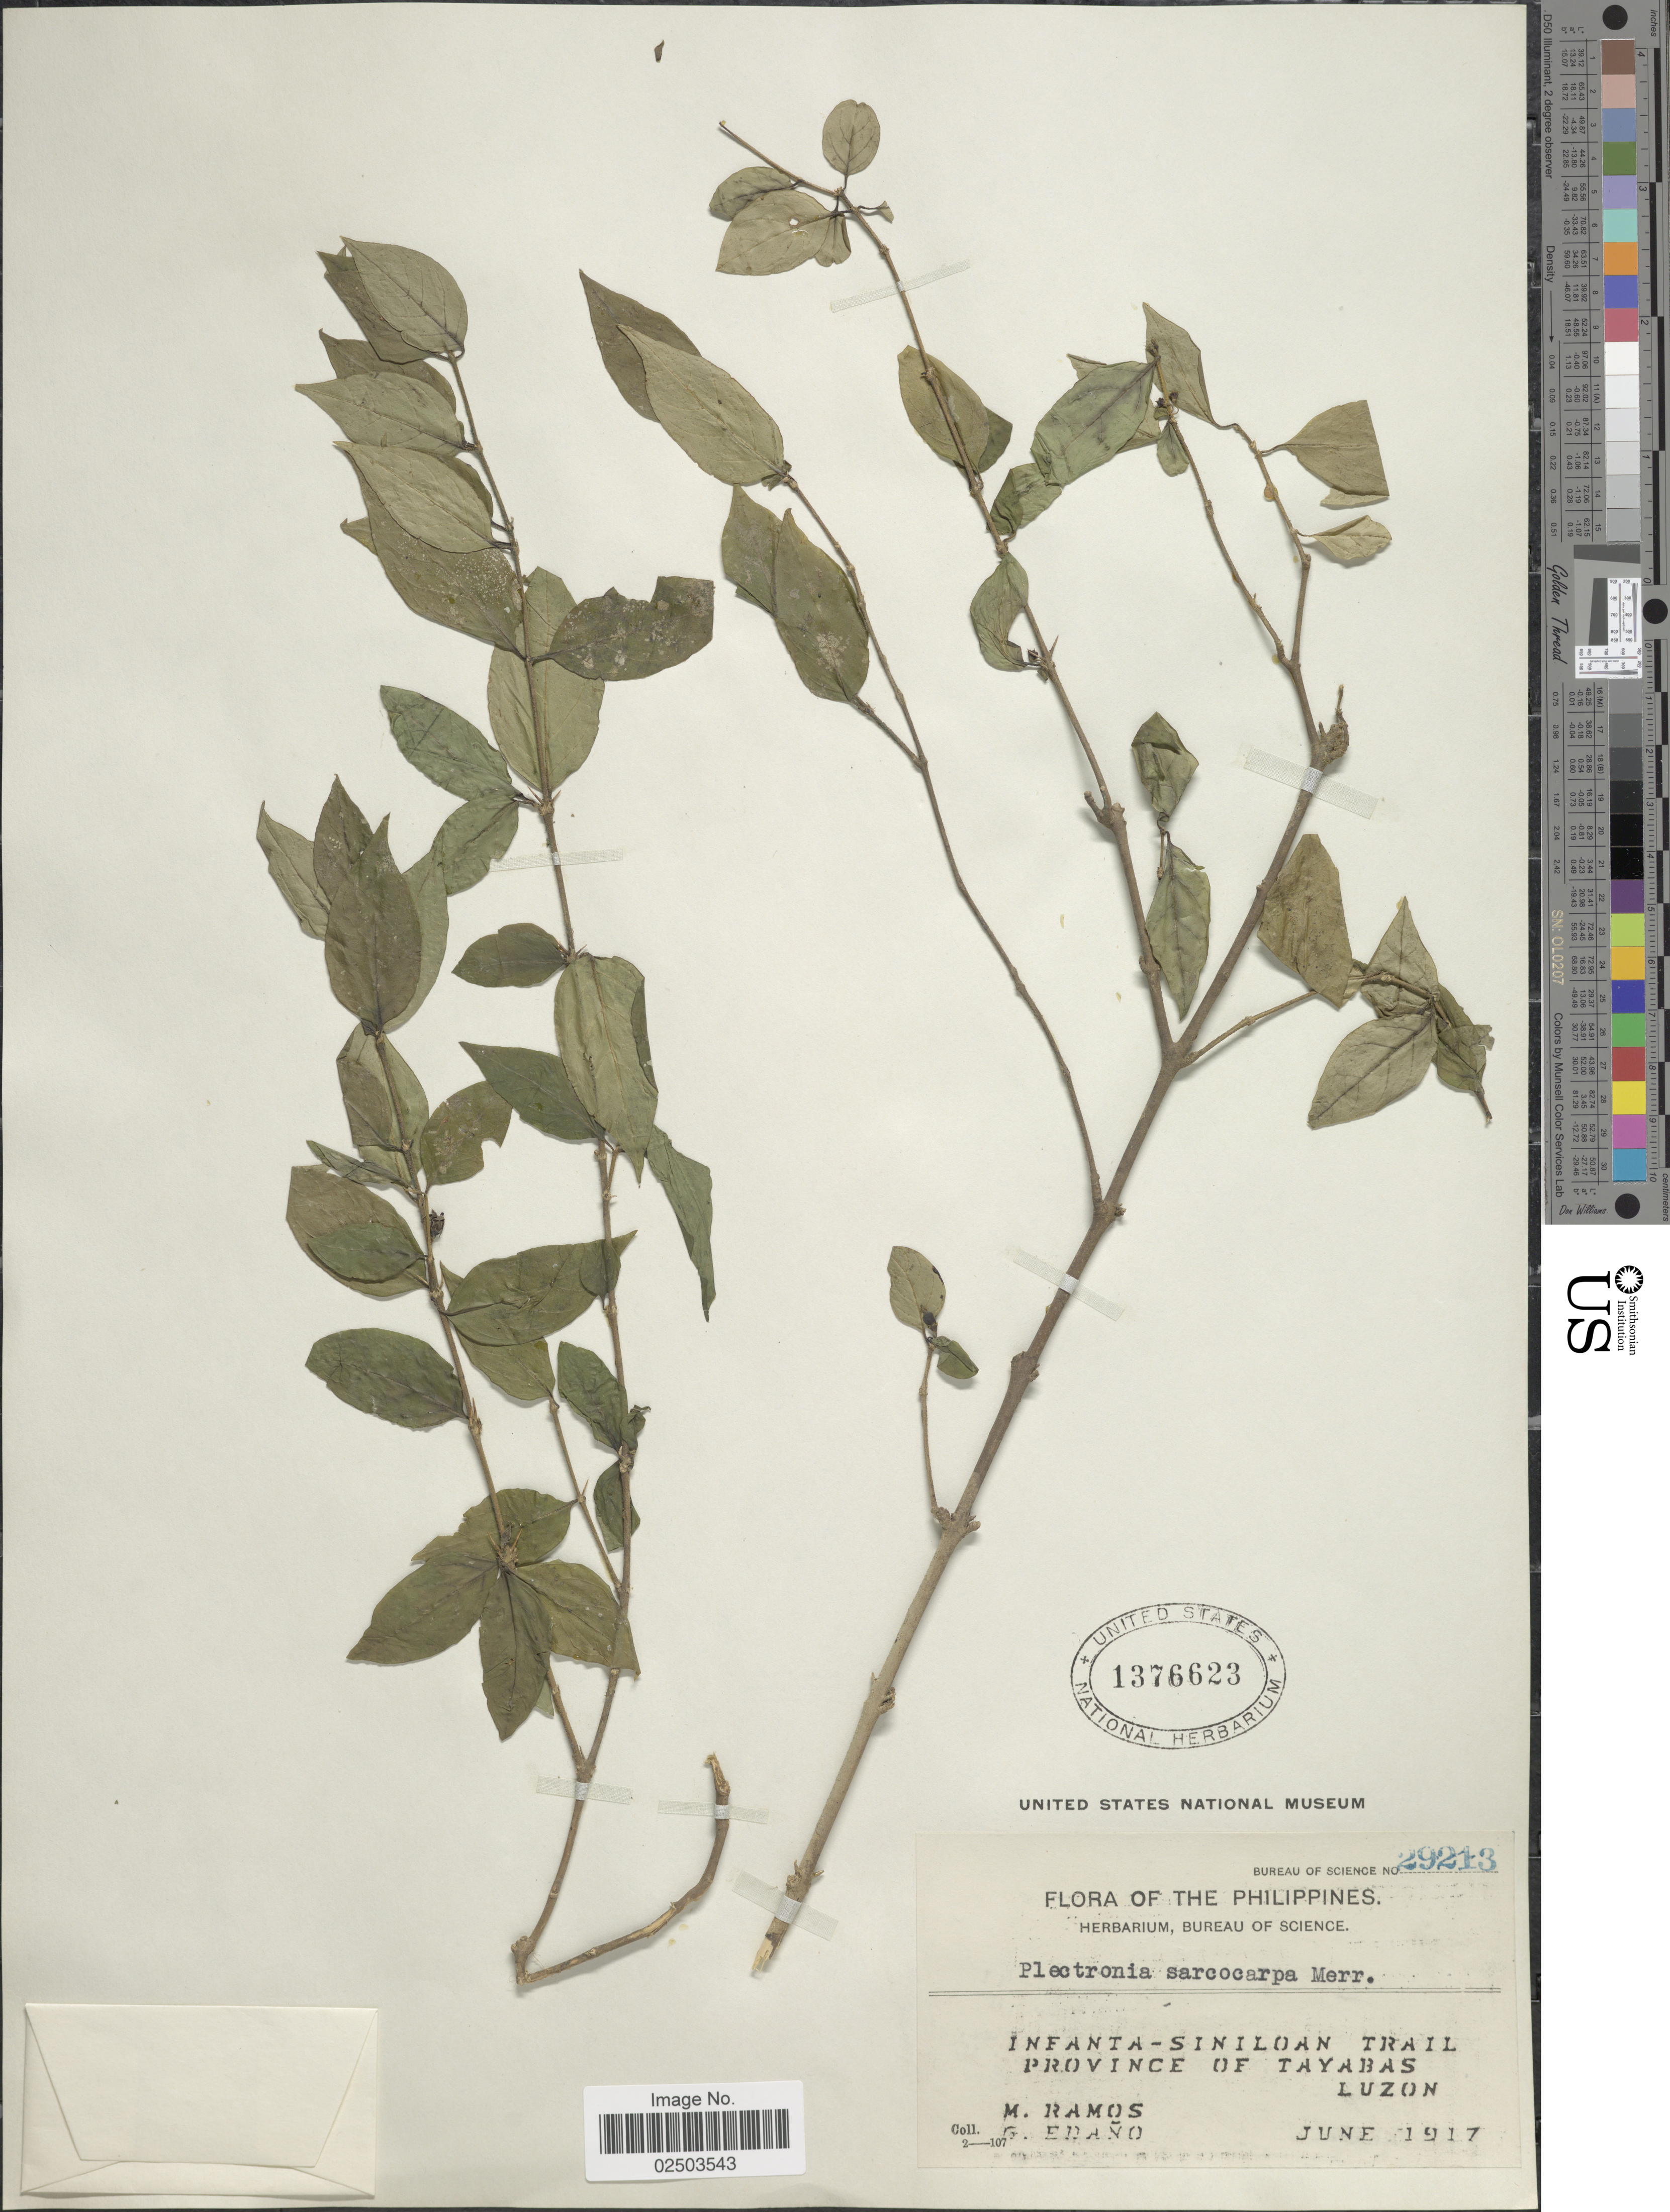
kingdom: Plantae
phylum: Tracheophyta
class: Magnoliopsida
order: Gentianales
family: Rubiaceae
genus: Canthium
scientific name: Canthium sarcocarpum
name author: (Merr.) Merr.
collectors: M. Ramos & G. Edaño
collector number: Bureau of Science 29213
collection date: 1917-06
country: Philippines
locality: Infanta-Siniloan Trail, Province of Tayabas, Luzon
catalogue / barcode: US 1376623